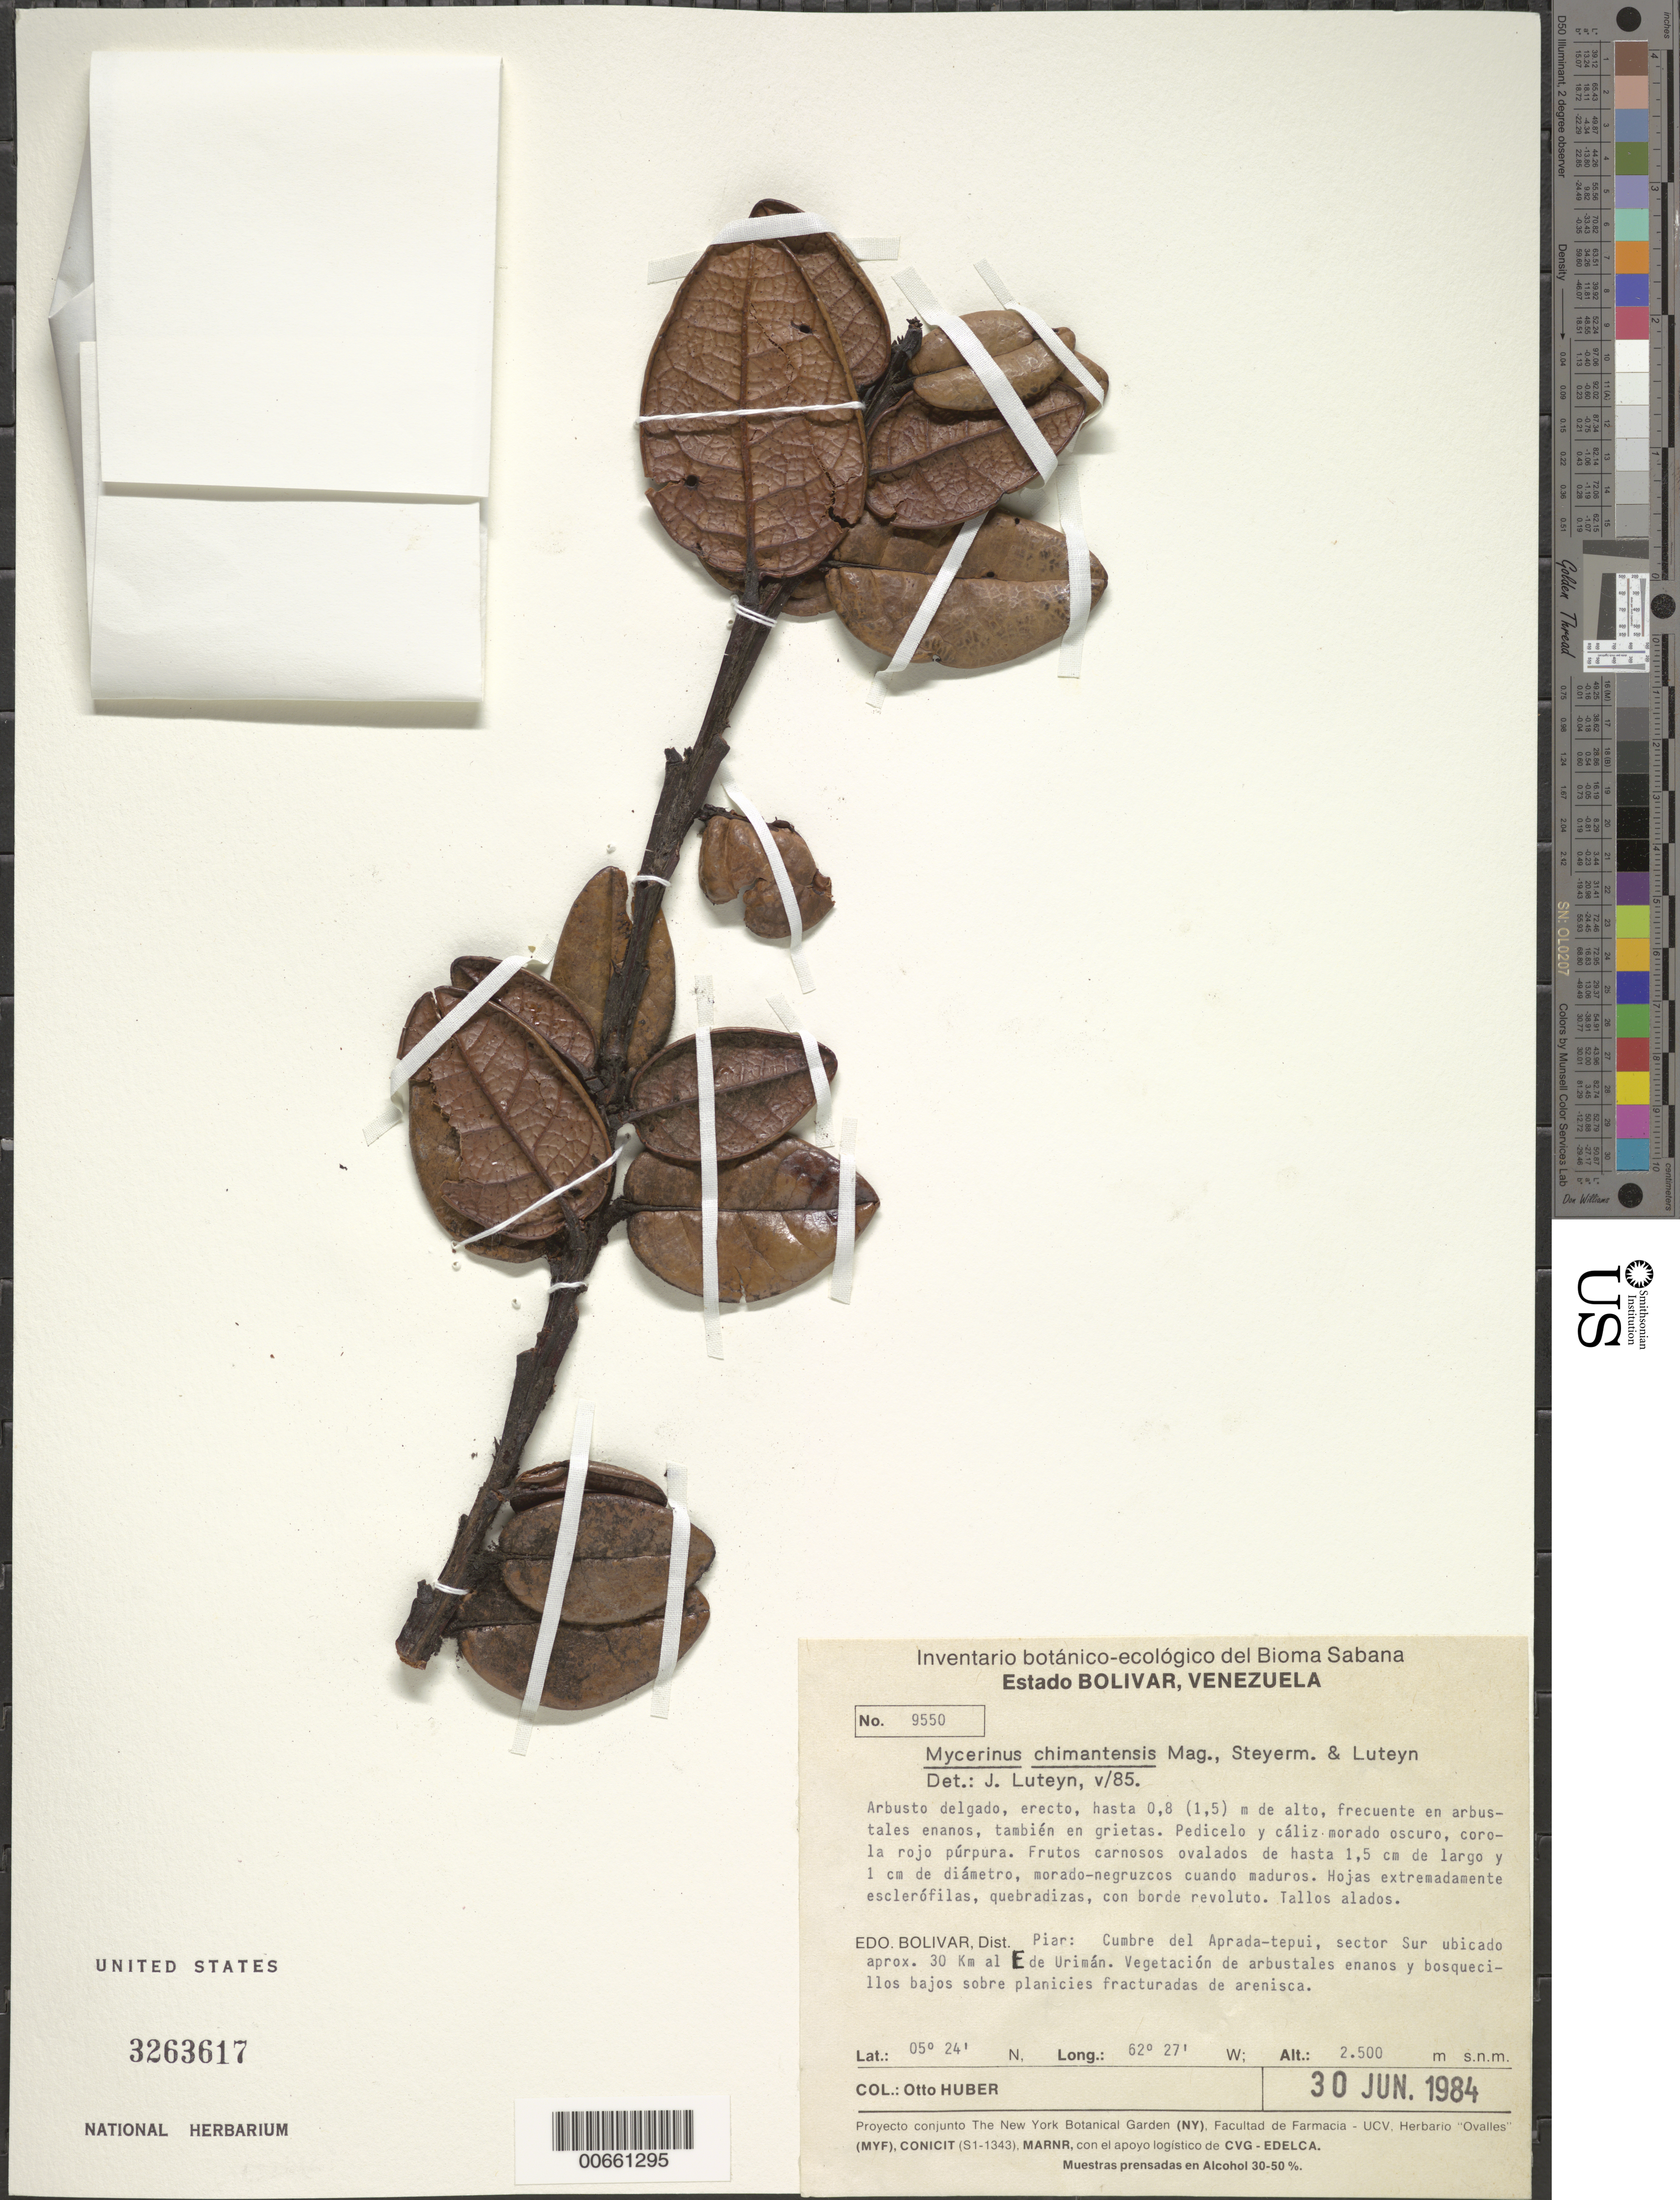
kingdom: Plantae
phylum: Tracheophyta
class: Magnoliopsida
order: Ericales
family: Ericaceae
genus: Mycerinus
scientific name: Mycerinus chimantensis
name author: Maguire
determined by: Luteyn, J. L.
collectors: O. Huber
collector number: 9550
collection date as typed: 30-Jun-84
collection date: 1984-06-30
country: Venezuela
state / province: Bolívar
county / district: Piar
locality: Aprada-tepuí, 30 km E de Urimán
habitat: Arbustales enanos, tambien en grietas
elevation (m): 2500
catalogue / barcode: US 3263617